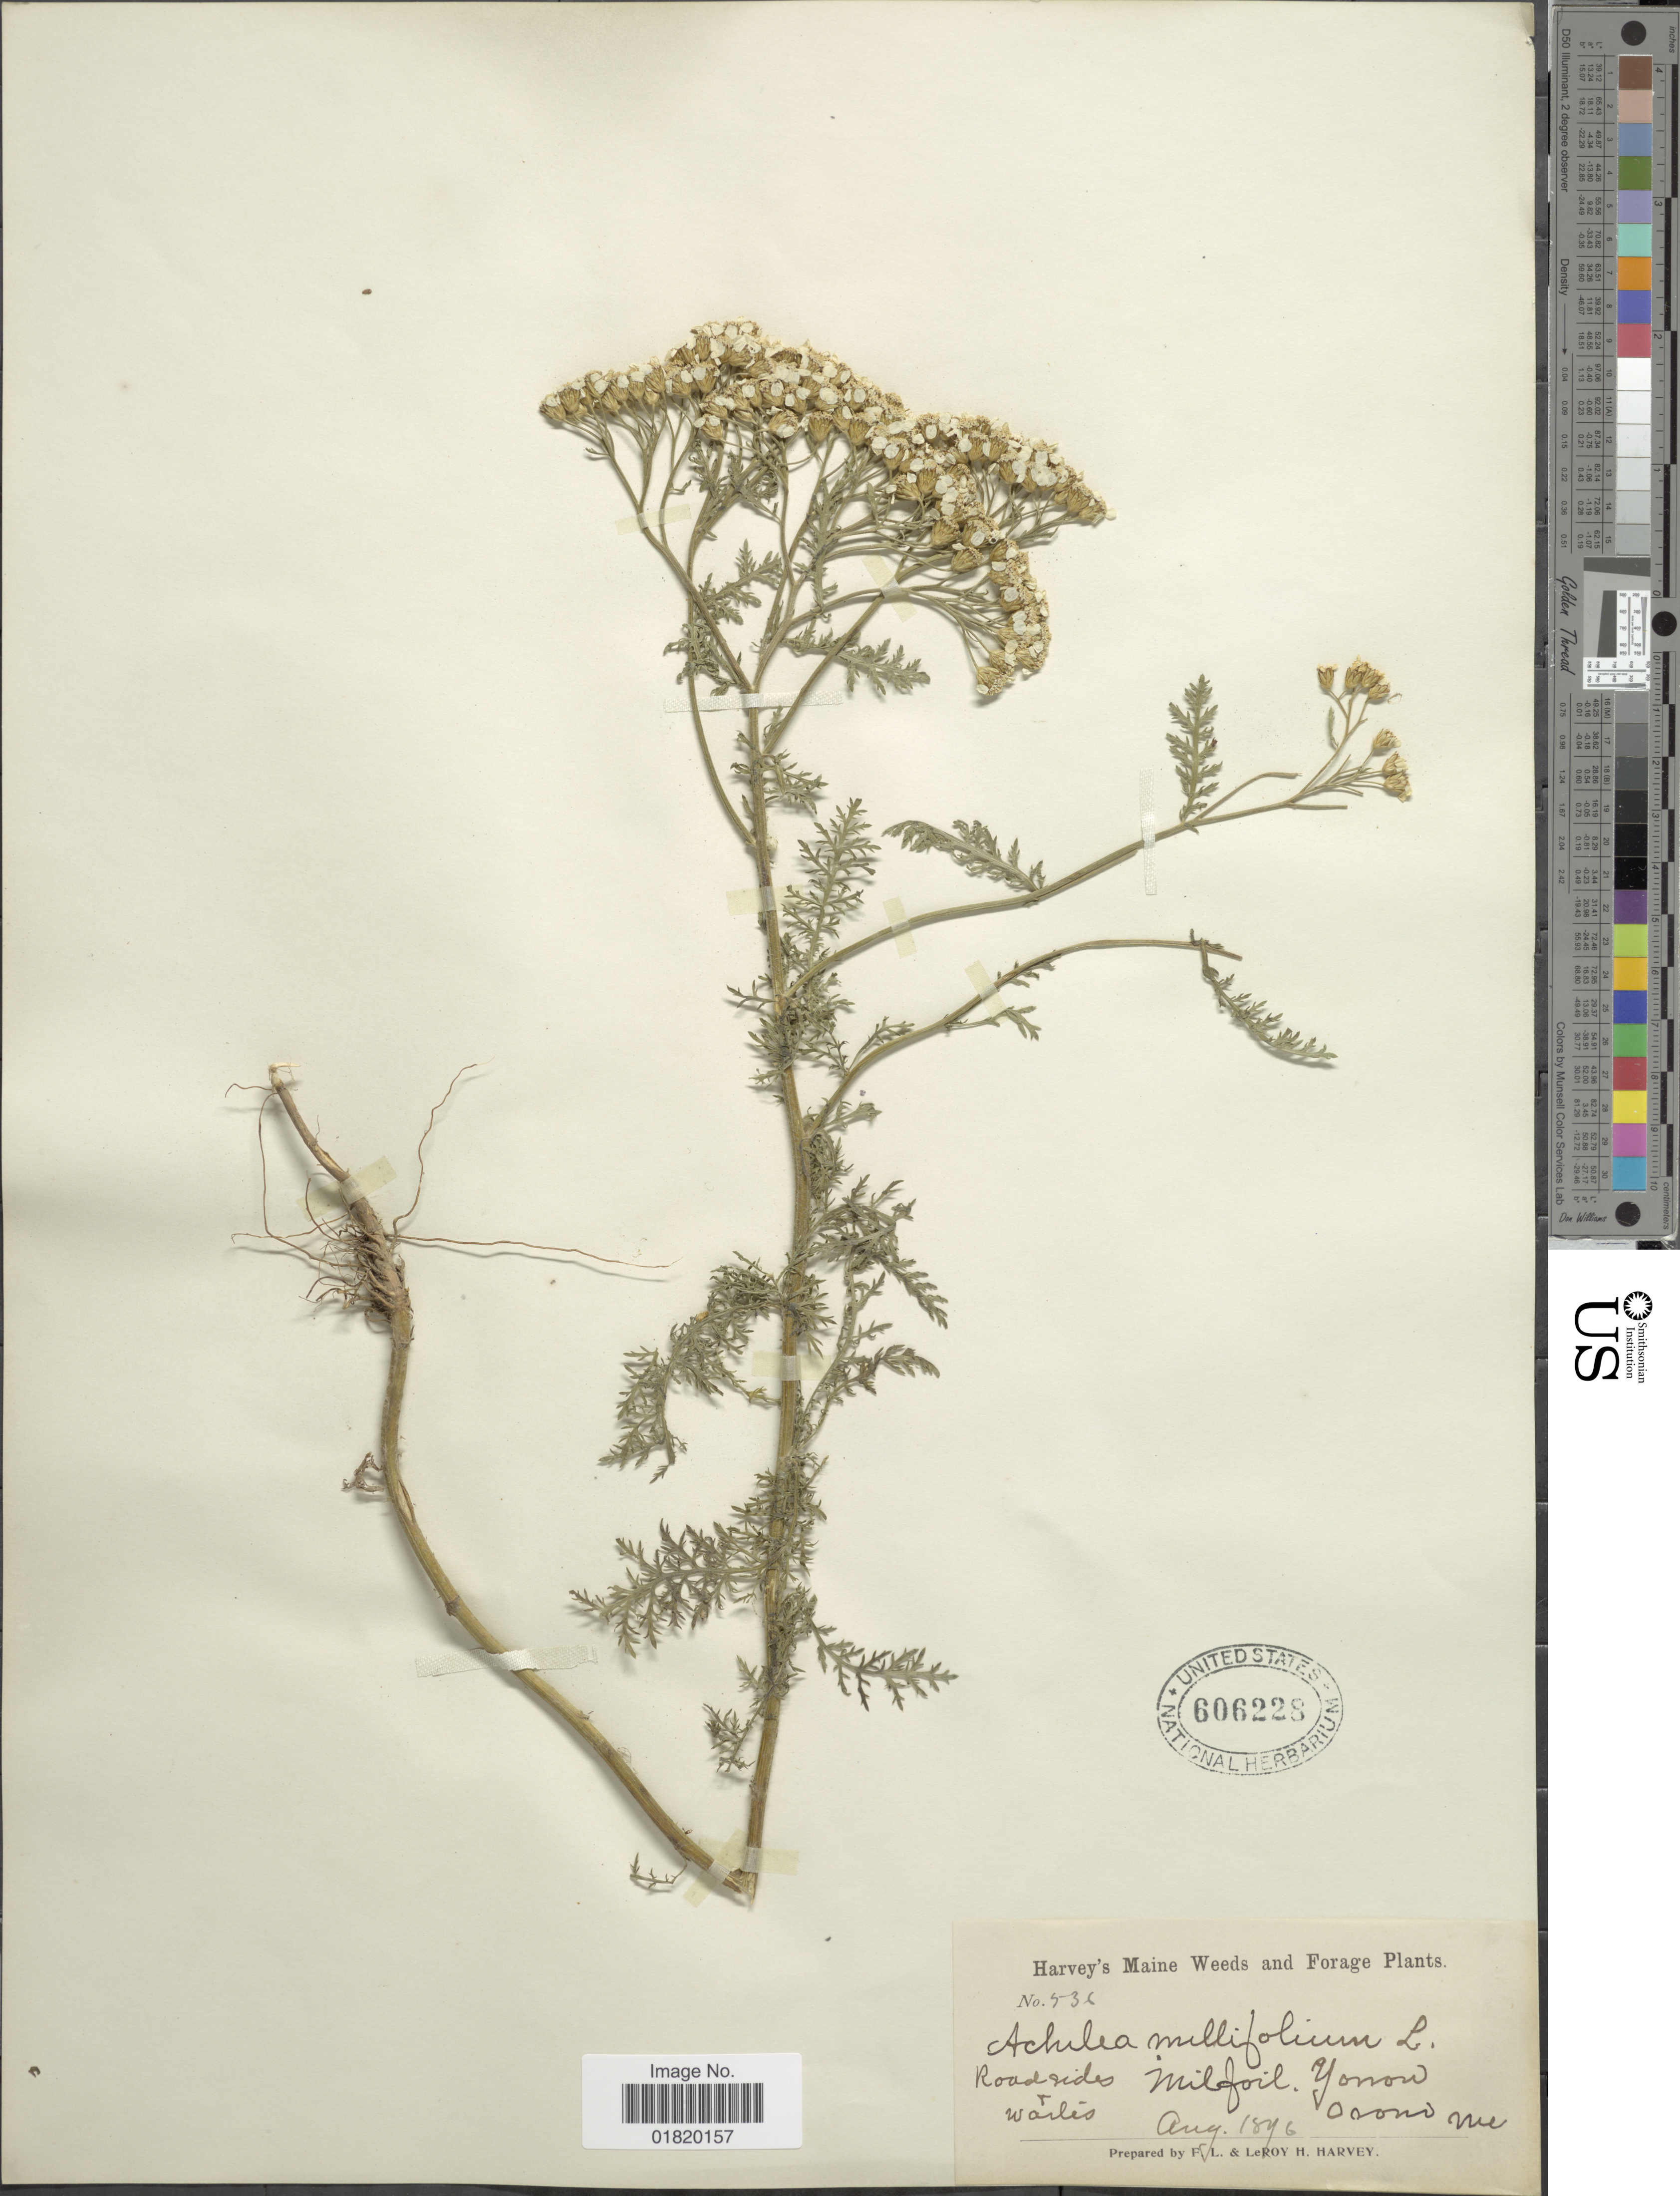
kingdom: Plantae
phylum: Tracheophyta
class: Magnoliopsida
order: Asterales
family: Asteraceae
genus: Achillea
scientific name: Achillea millefolium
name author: L.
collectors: L. H. Harvey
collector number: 536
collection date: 1896-08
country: United States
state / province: Maine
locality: Orono [unsure placement]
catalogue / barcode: US 606228